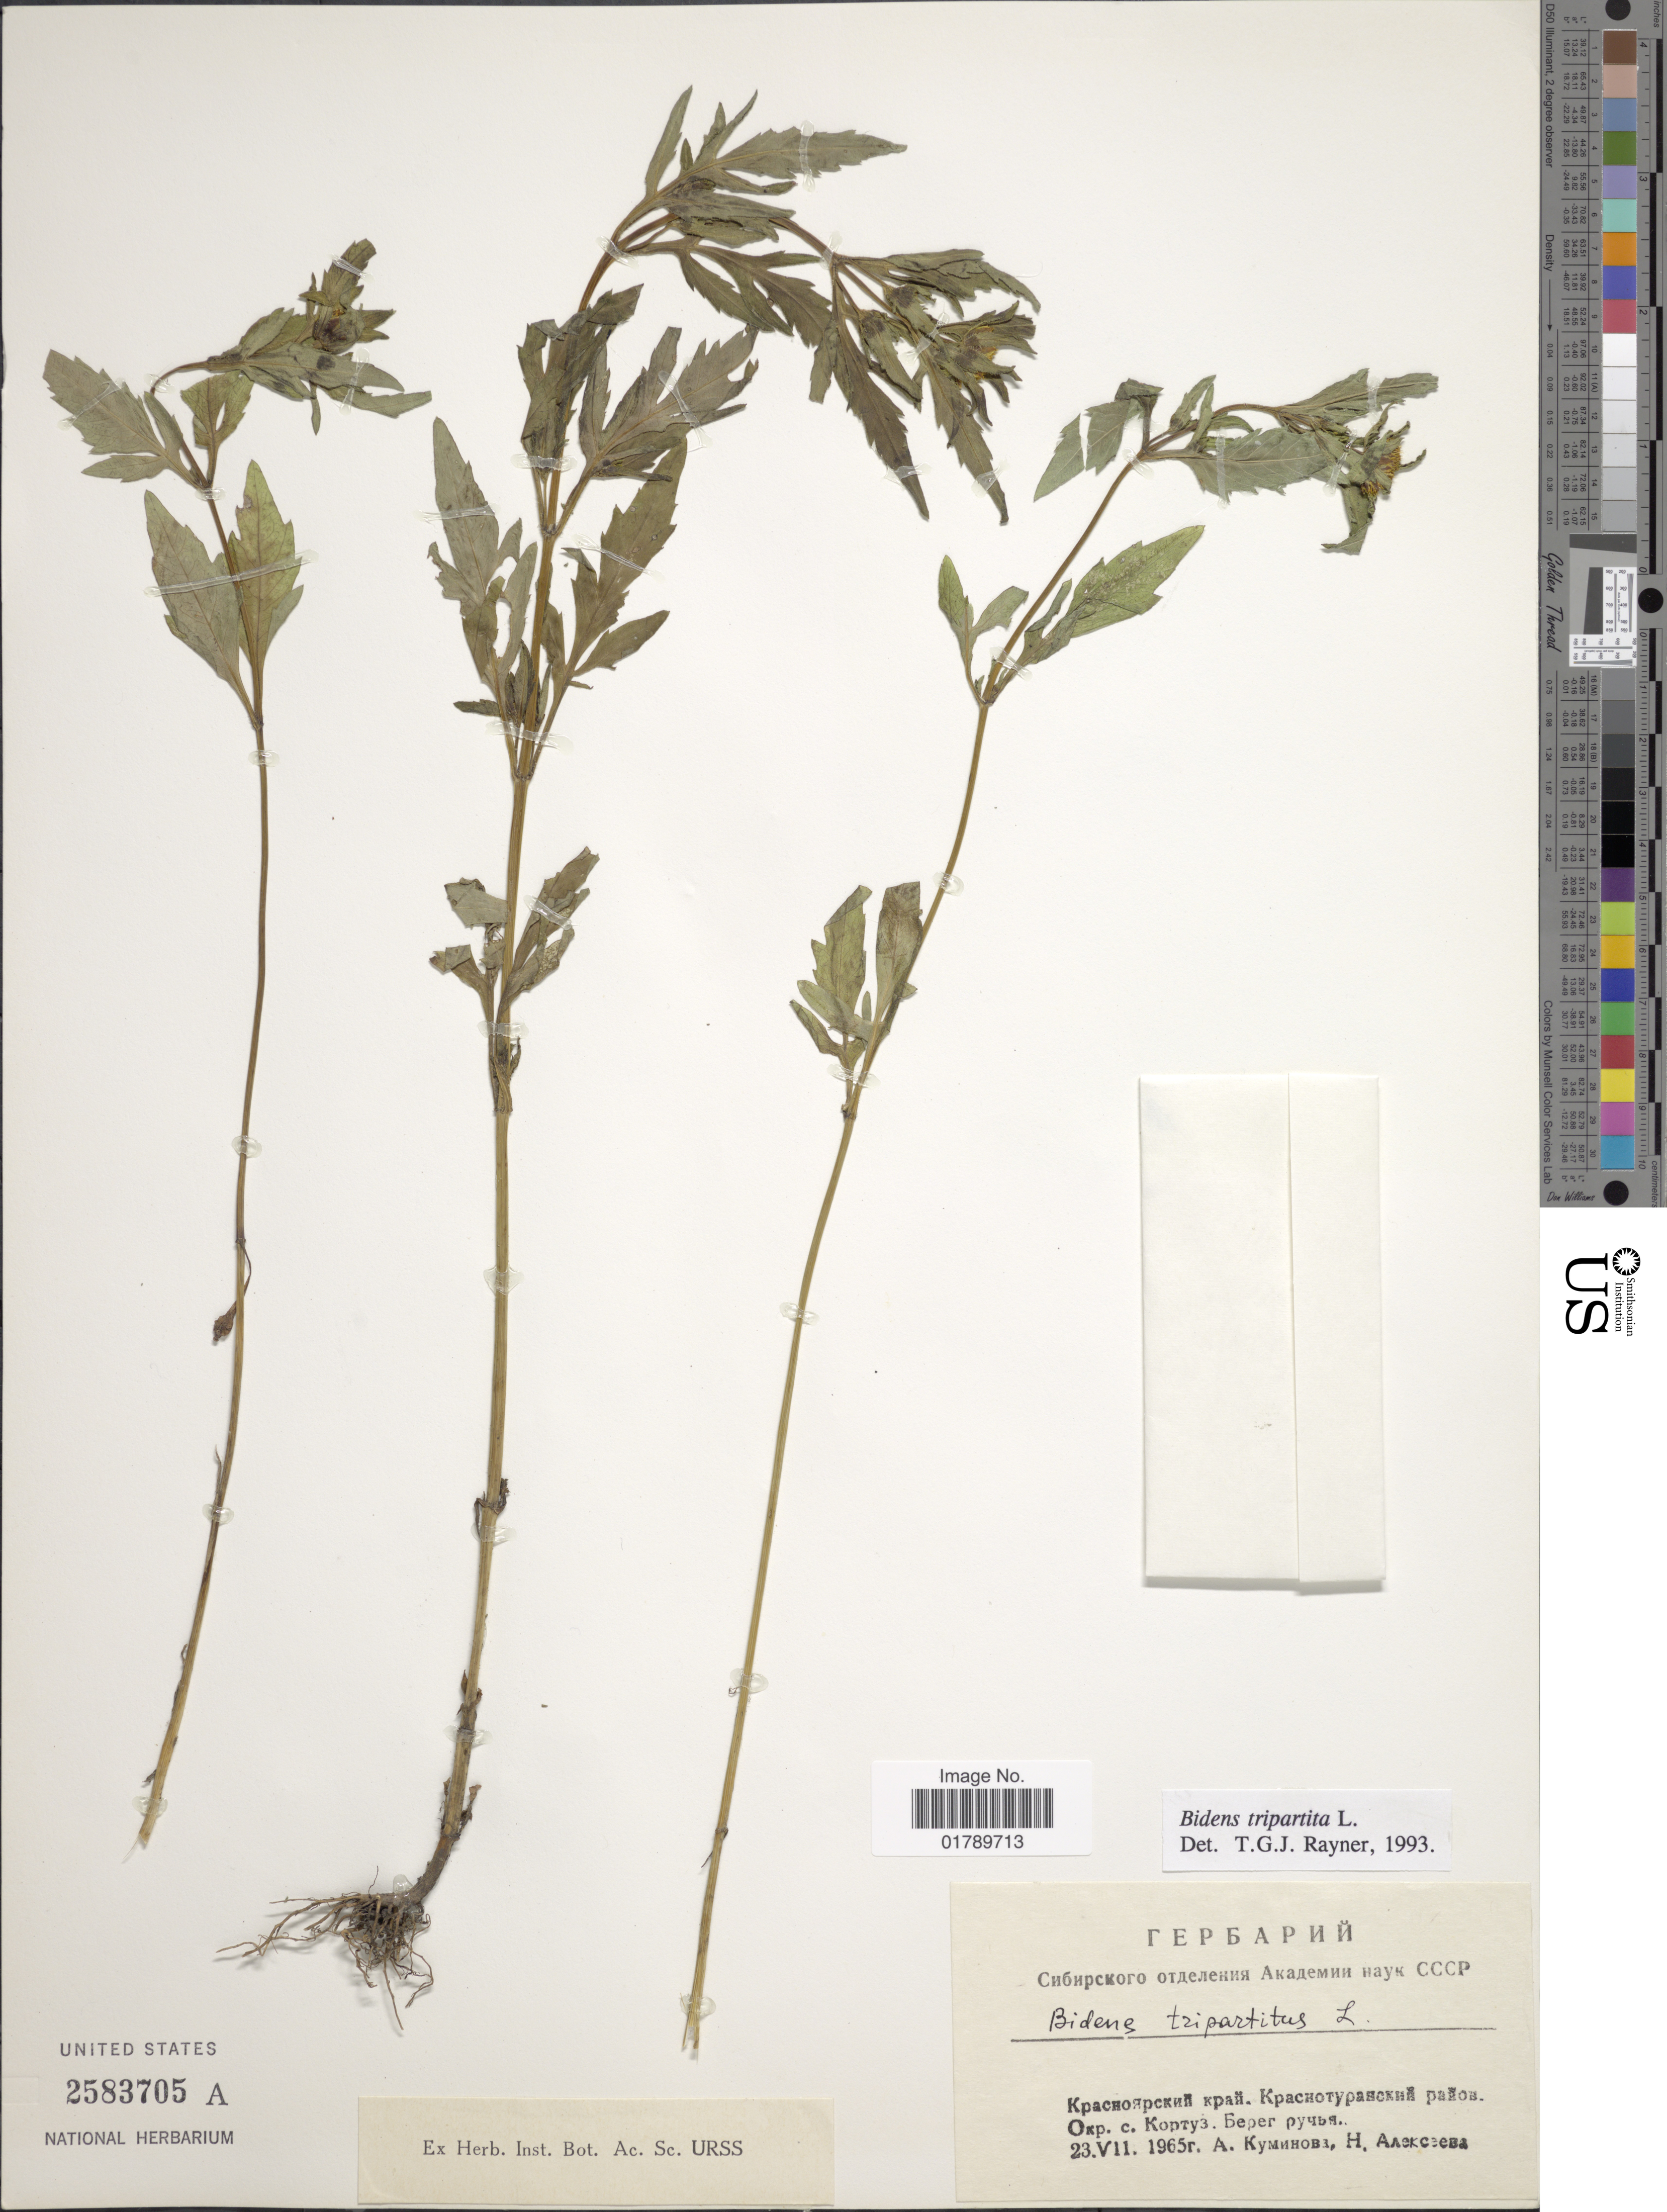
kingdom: Plantae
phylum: Tracheophyta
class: Magnoliopsida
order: Asterales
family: Asteraceae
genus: Bidens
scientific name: Bidens tripartita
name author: L.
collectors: A. Kuminova & N. Alekseeva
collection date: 1965-07-23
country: Russian Federation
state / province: Krasnoyarsk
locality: District Krasnoturanskiy, vicinity of Kortuz.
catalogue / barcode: US 2583705A